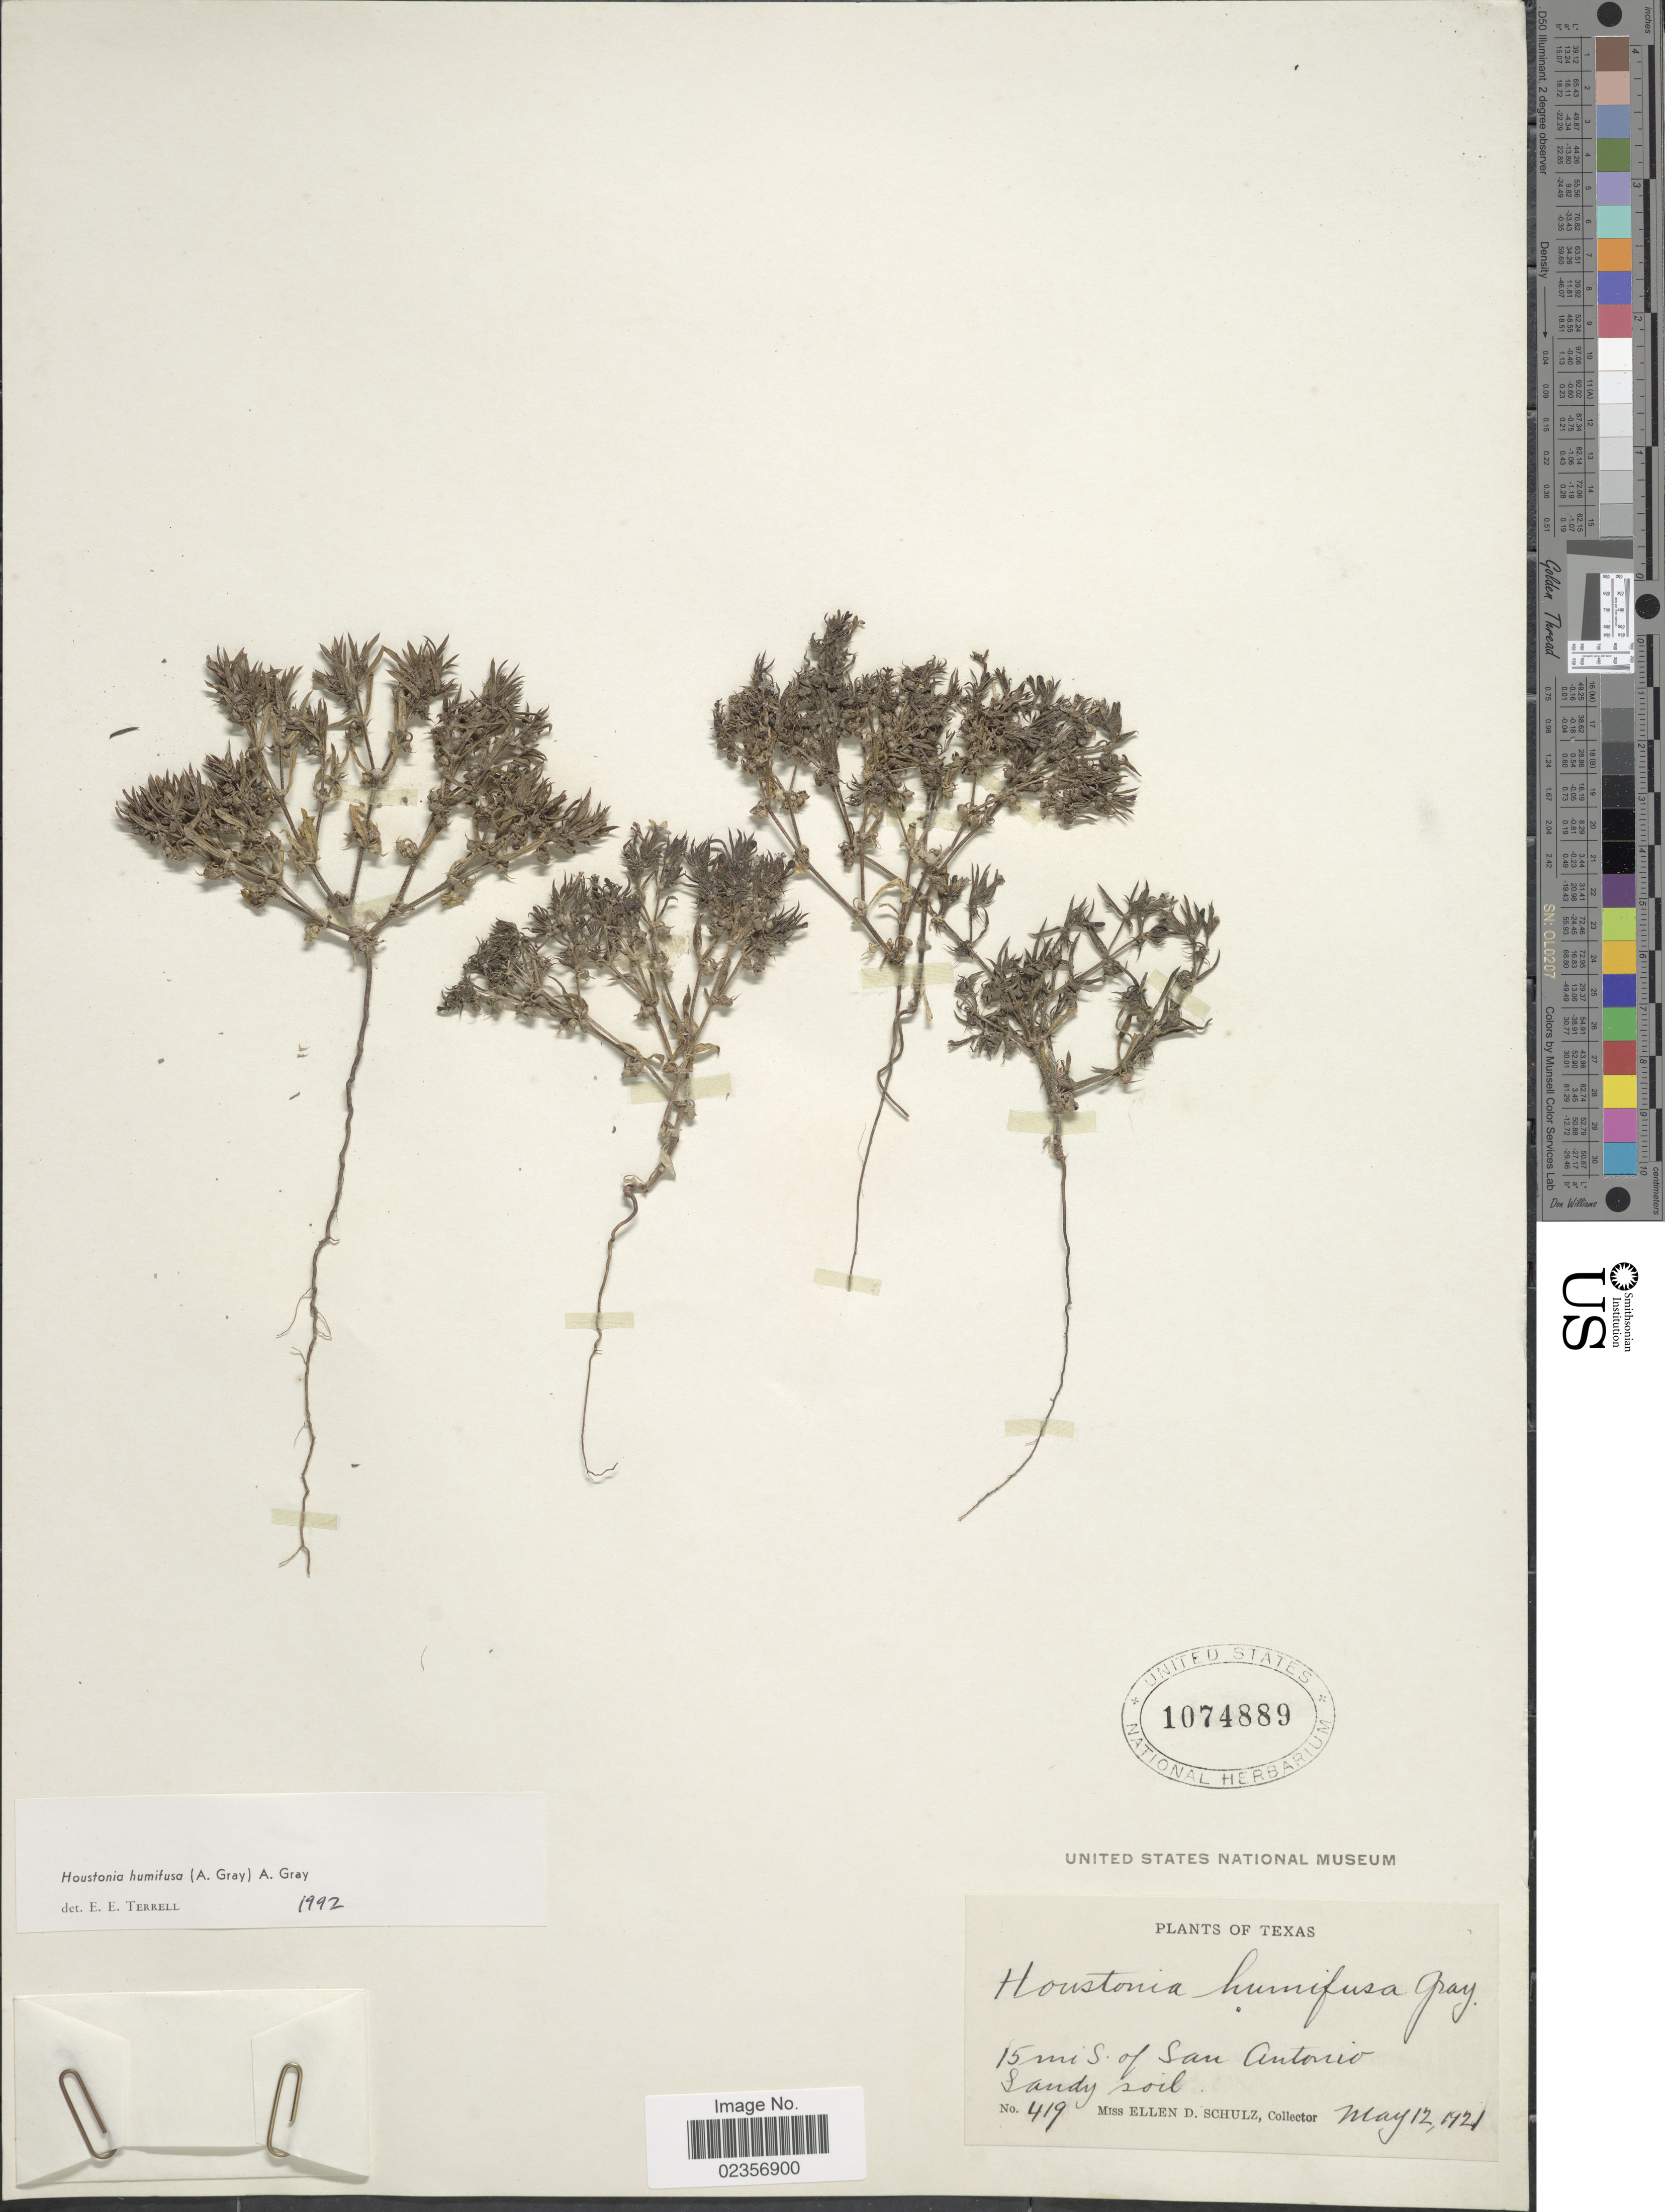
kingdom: Plantae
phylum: Tracheophyta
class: Magnoliopsida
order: Gentianales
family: Rubiaceae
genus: Houstonia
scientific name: Houstonia humifusa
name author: (A. Gray) A. Gray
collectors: E. Schultz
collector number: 419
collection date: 1921-05-12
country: United States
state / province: Texas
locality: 15 mi. S of San Antonio, sandy soil.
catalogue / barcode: US 1074889